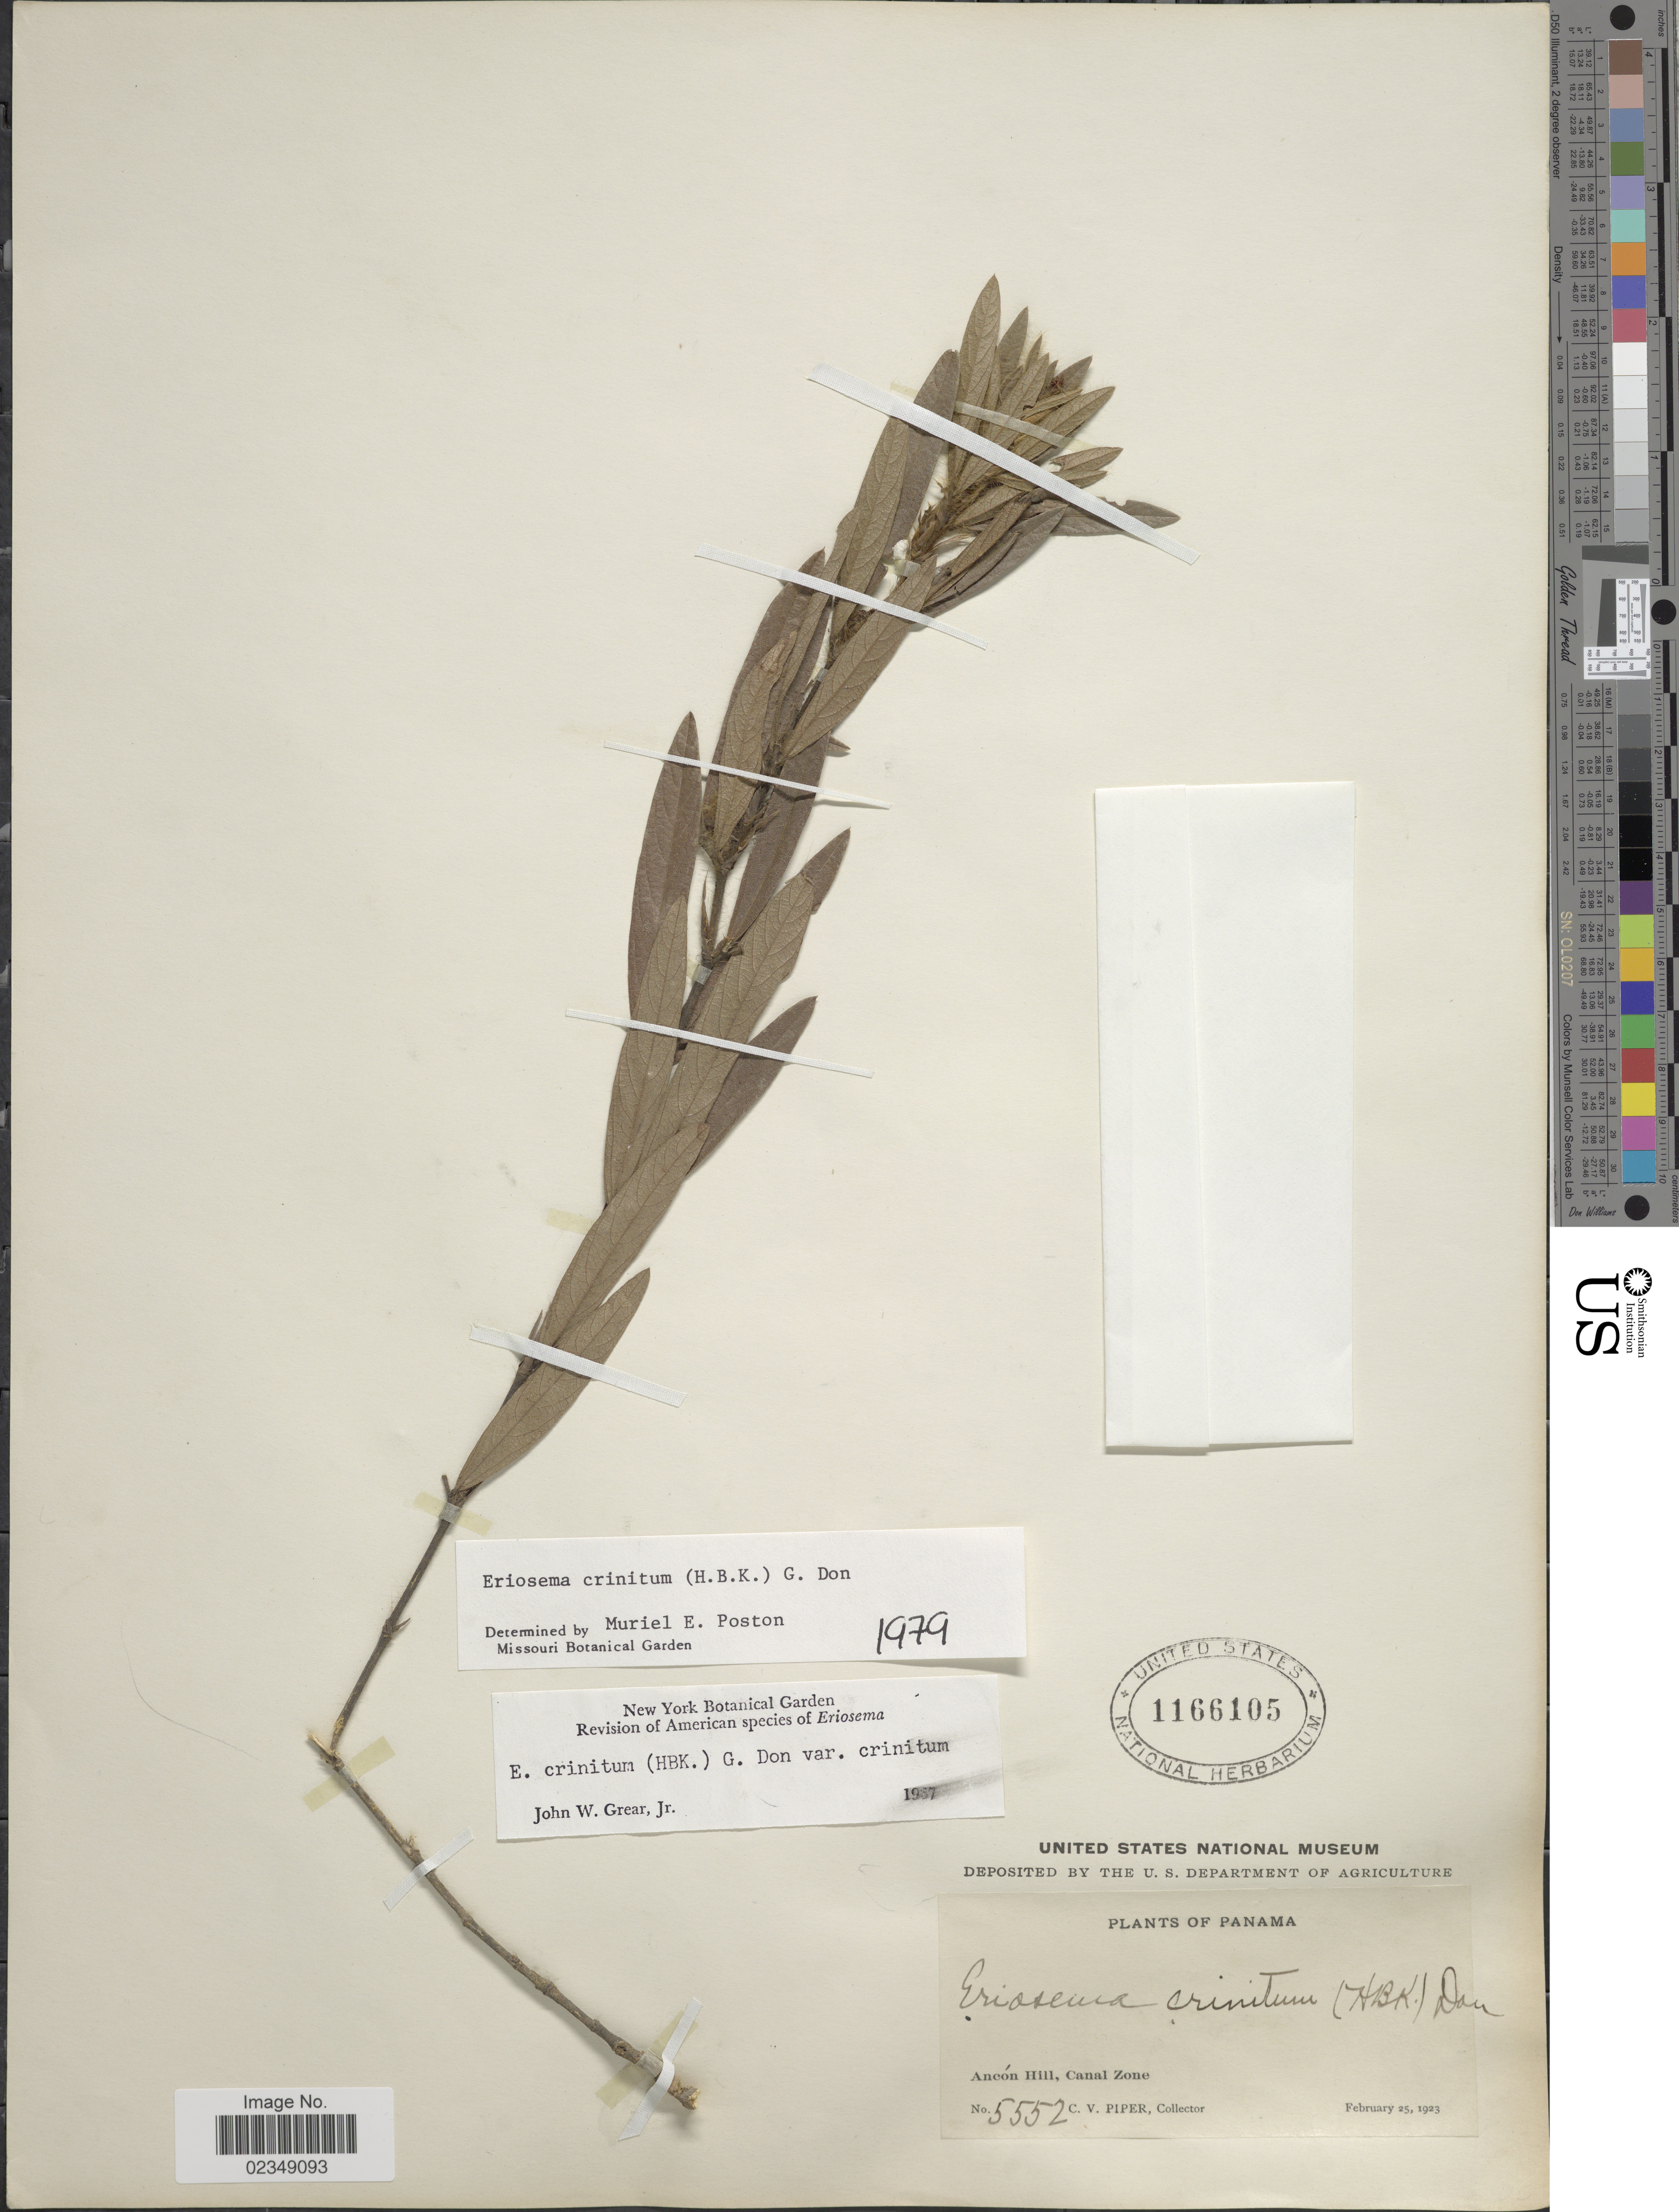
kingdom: Plantae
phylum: Tracheophyta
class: Magnoliopsida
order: Fabales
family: Fabaceae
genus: Eriosema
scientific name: Eriosema crinitum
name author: (Kunth) G. Don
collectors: C. V. Piper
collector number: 5552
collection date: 1923-02-25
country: Panama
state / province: Colón / Panamá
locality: Ancon Hill, Canal Zone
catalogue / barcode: US 1166105